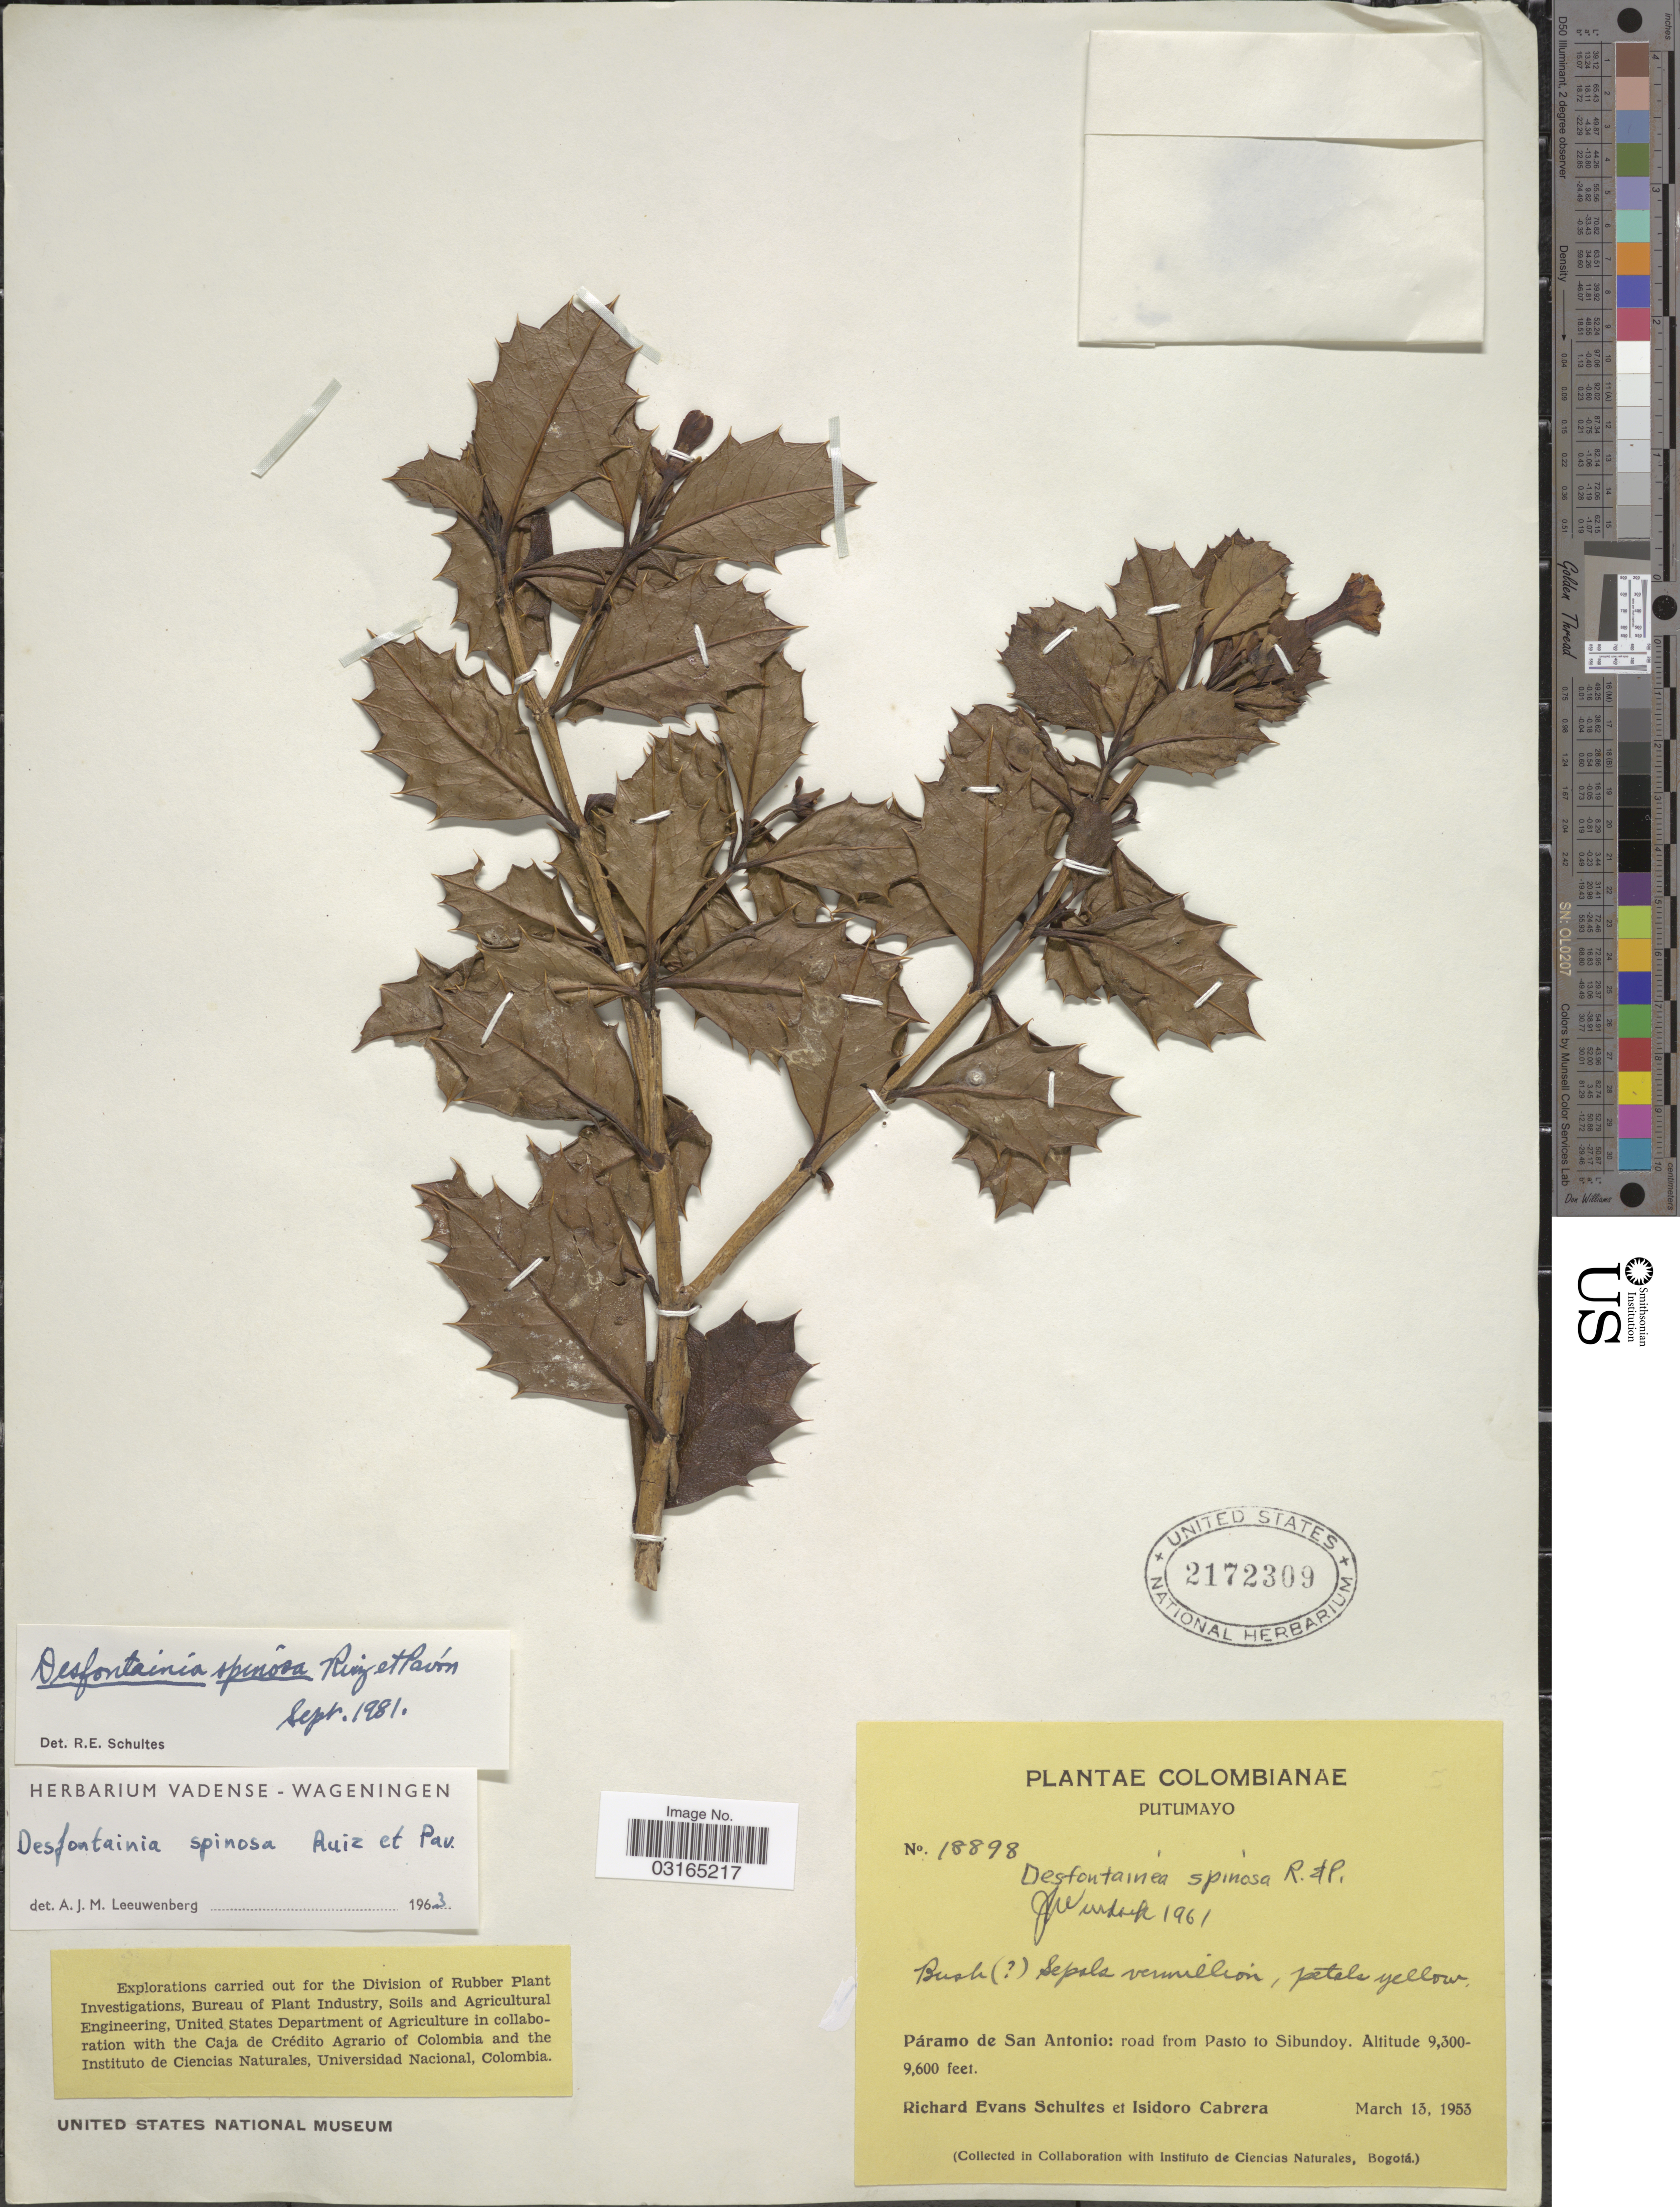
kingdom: Plantae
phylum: Tracheophyta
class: Magnoliopsida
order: Bruniales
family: Columelliaceae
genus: Desfontainia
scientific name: Desfontainia spinosa var. spinosa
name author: Ruiz & Pav.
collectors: R. E. Schultes & I. Cabrera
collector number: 18898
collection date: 1953-03-13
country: Colombia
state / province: Putumayo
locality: Páramo de San Antonio: road from Pasto to Sibundoy.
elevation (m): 2835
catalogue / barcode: US 2172309